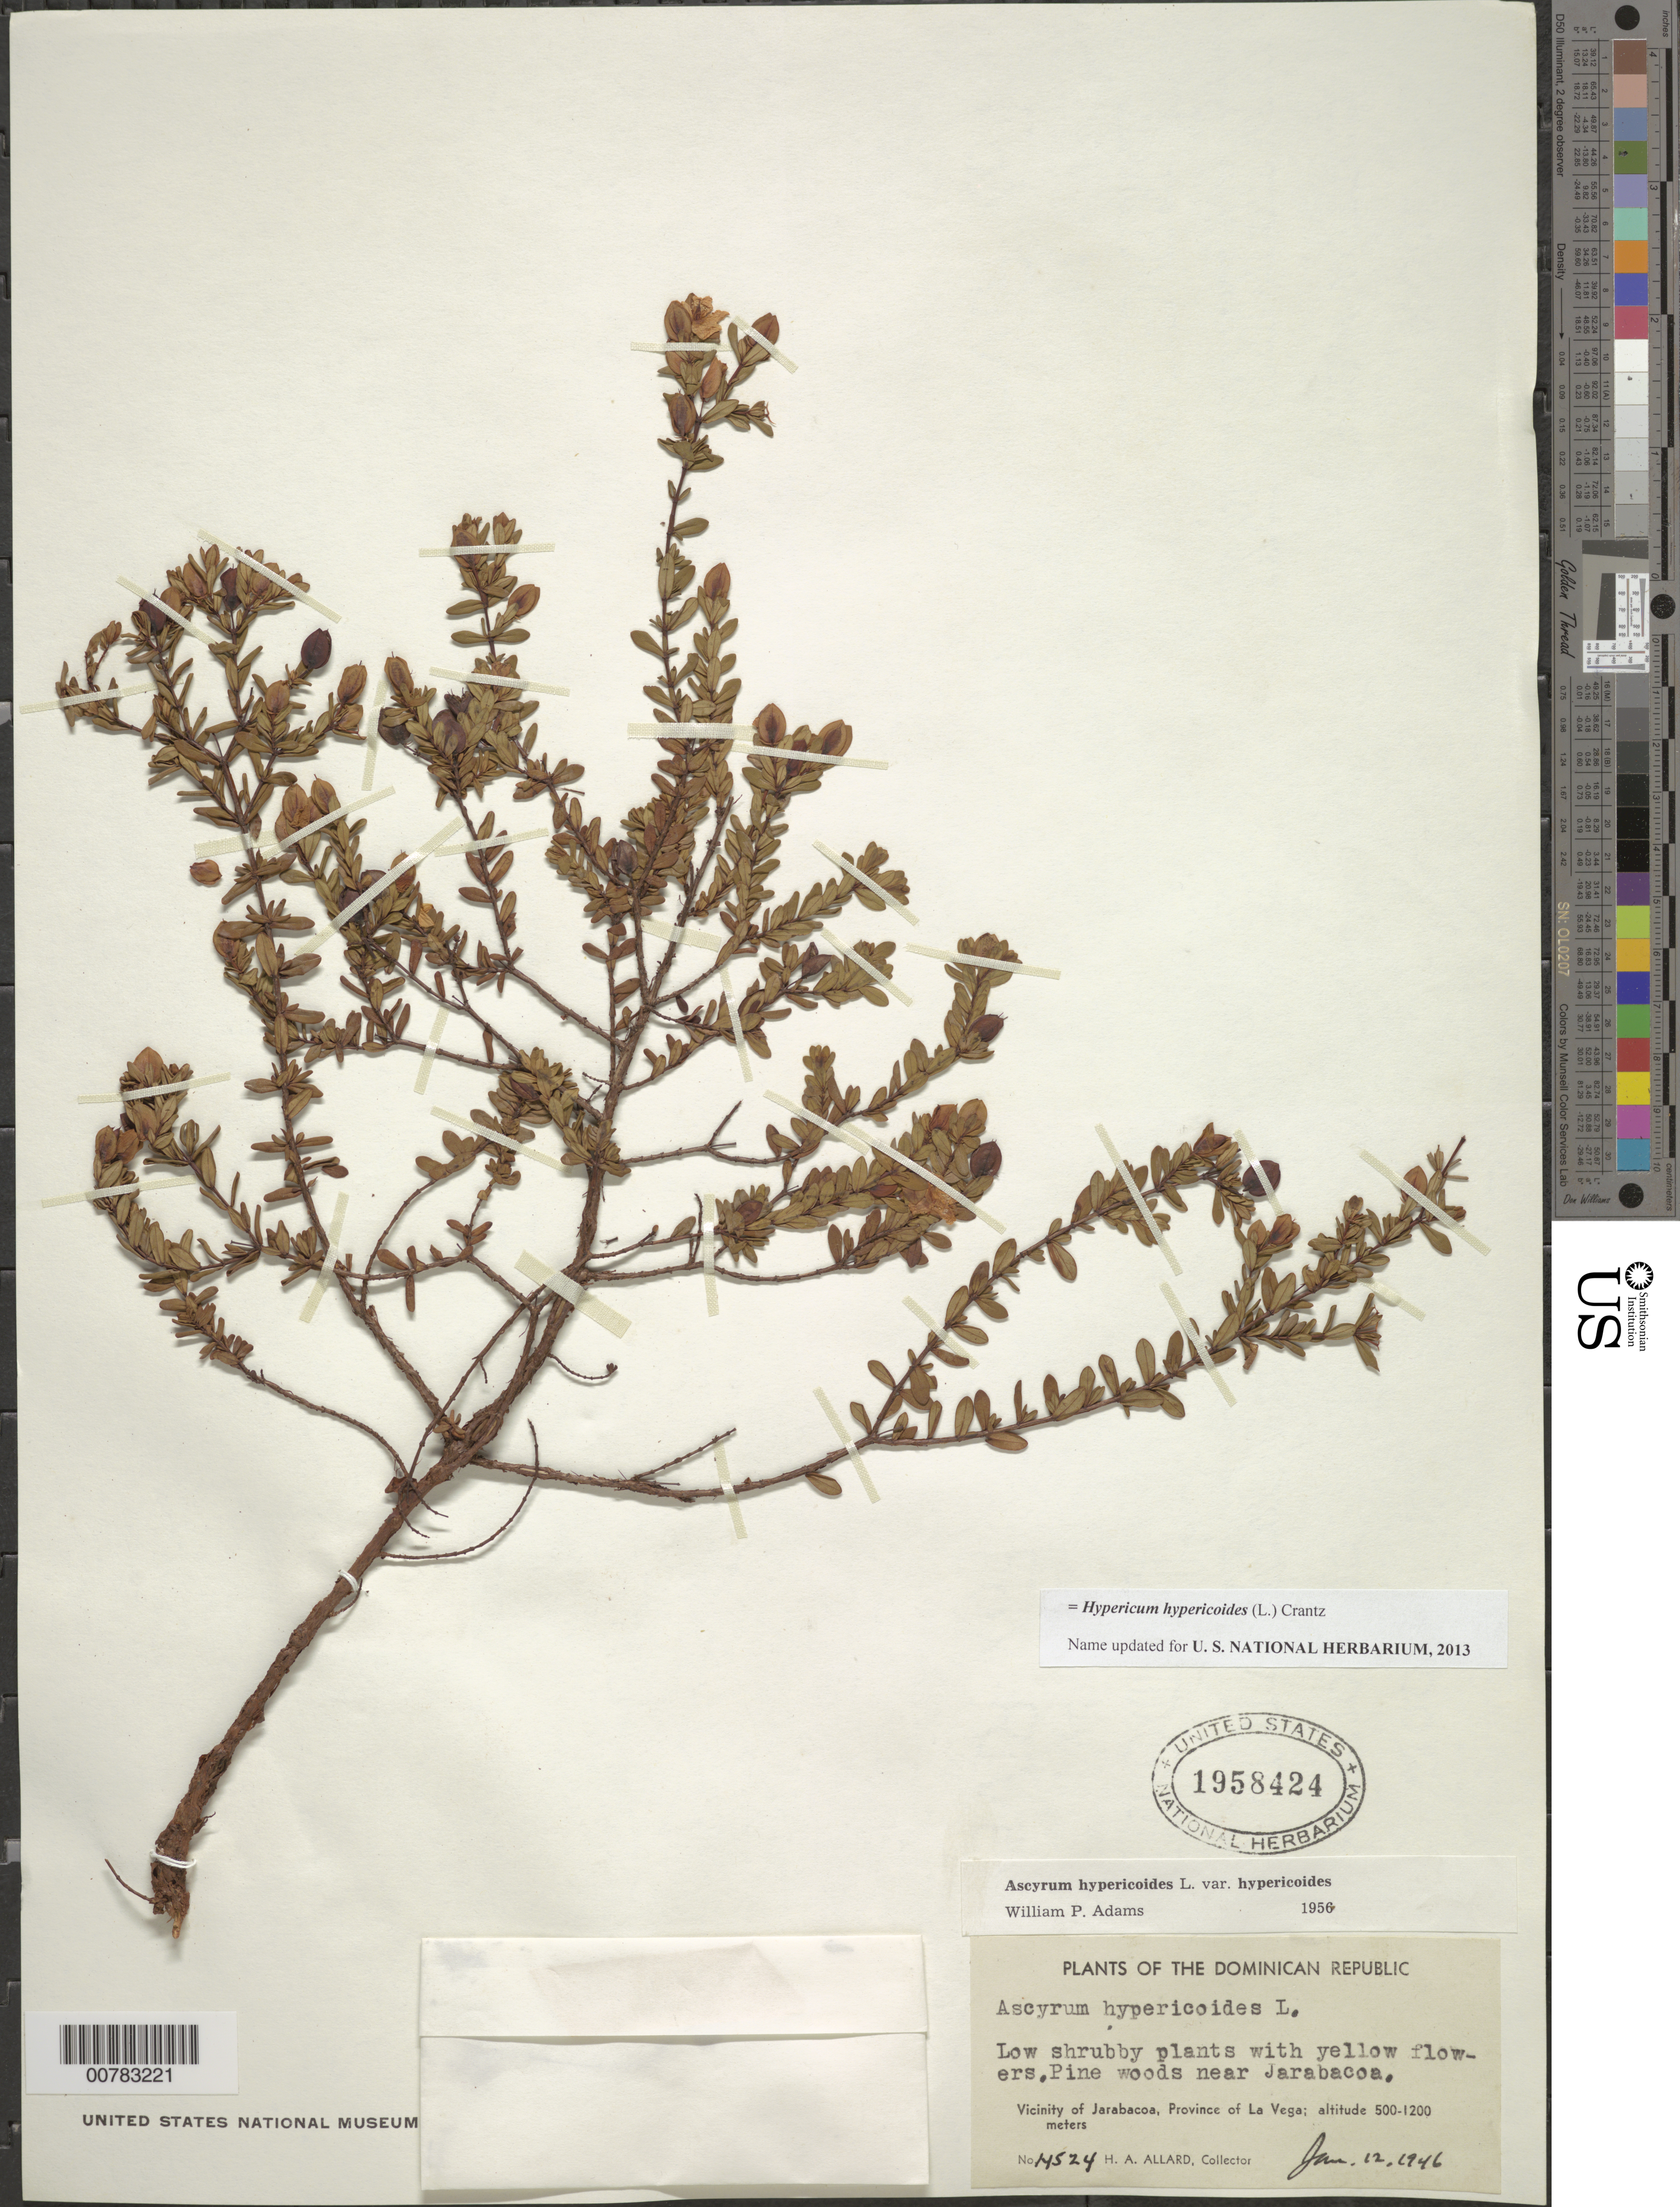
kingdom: Plantae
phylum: Tracheophyta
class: Magnoliopsida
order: Malpighiales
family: Hypericaceae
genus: Hypericum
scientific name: Hypericum hypericoides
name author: (L.) Crantz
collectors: H. A. Allard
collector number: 14524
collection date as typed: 12 Jan 1946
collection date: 1946-01-12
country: Dominican Republic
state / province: La Vega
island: Hispaniola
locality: Vicinity of Jarabacoa, near Jarabacoa.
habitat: Pine woods.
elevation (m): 500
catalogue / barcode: US 1958424